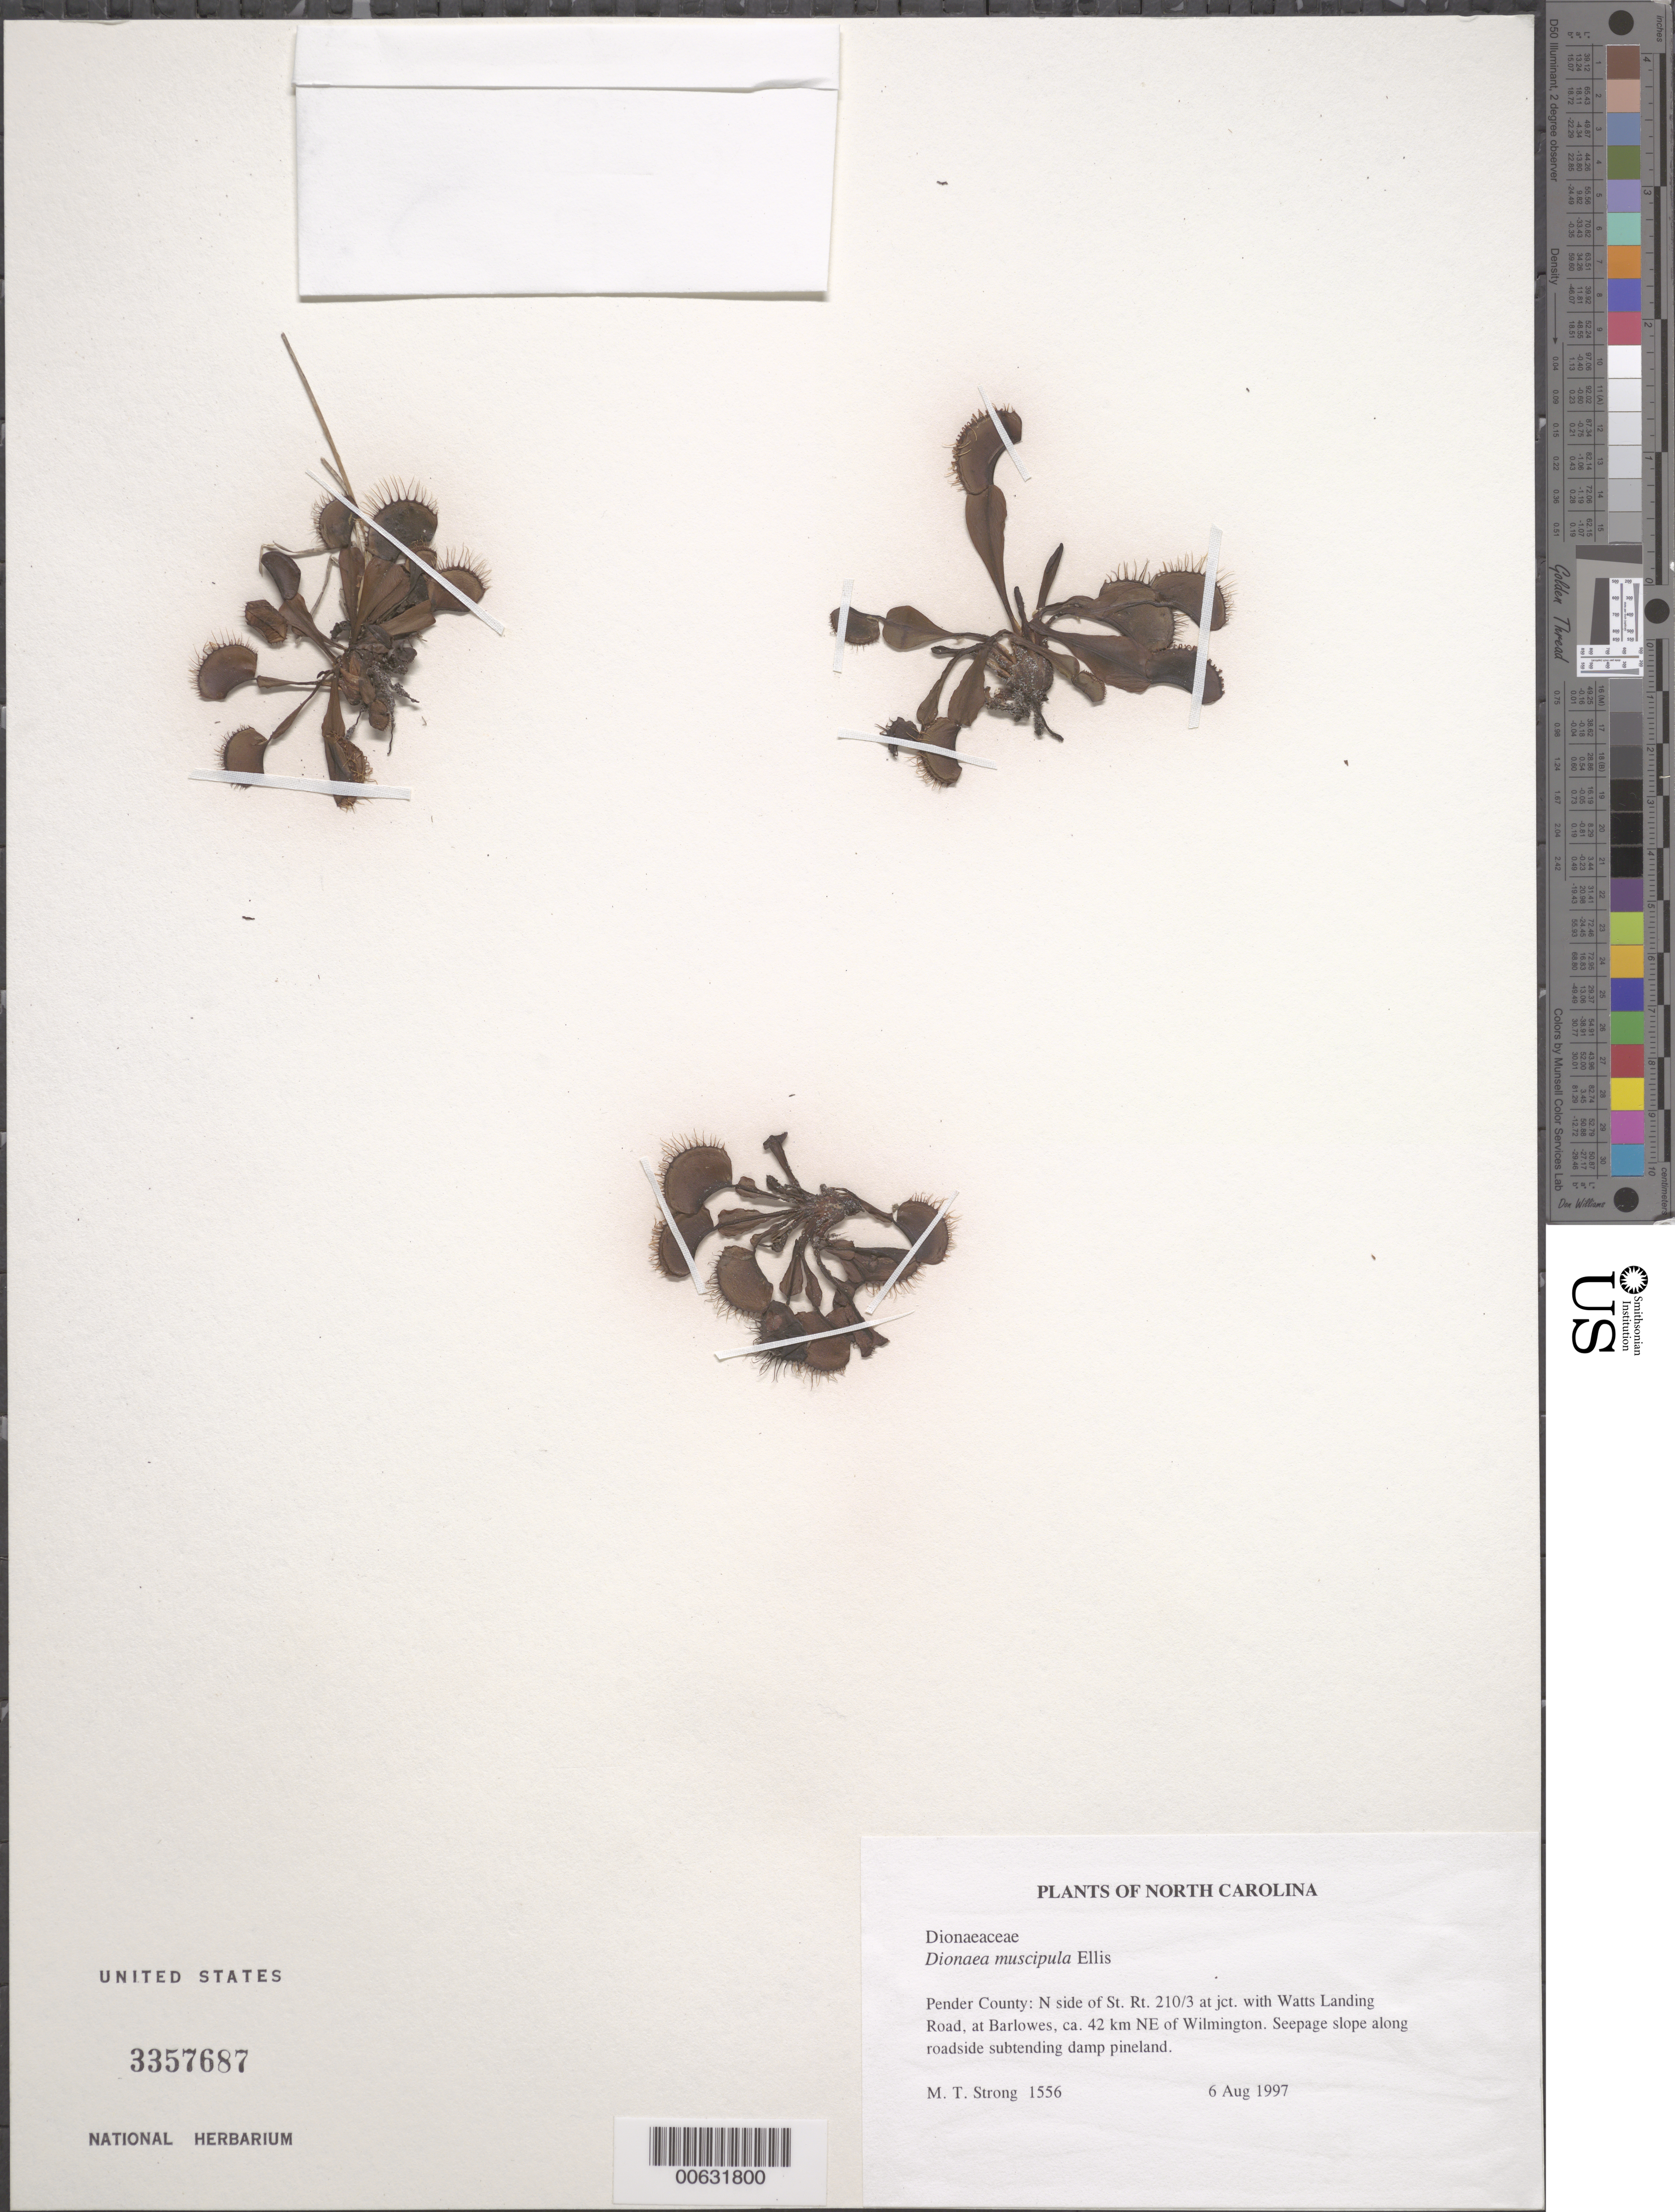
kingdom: Plantae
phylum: Tracheophyta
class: Magnoliopsida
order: Caryophyllales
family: Droseraceae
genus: Dionaea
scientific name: Dionaea muscipula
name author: J. Ellis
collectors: M. T. Strong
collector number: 1556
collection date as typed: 06 Aug 1997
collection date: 1997-08-06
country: United States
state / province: North Carolina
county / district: Pender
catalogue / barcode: US 3357687